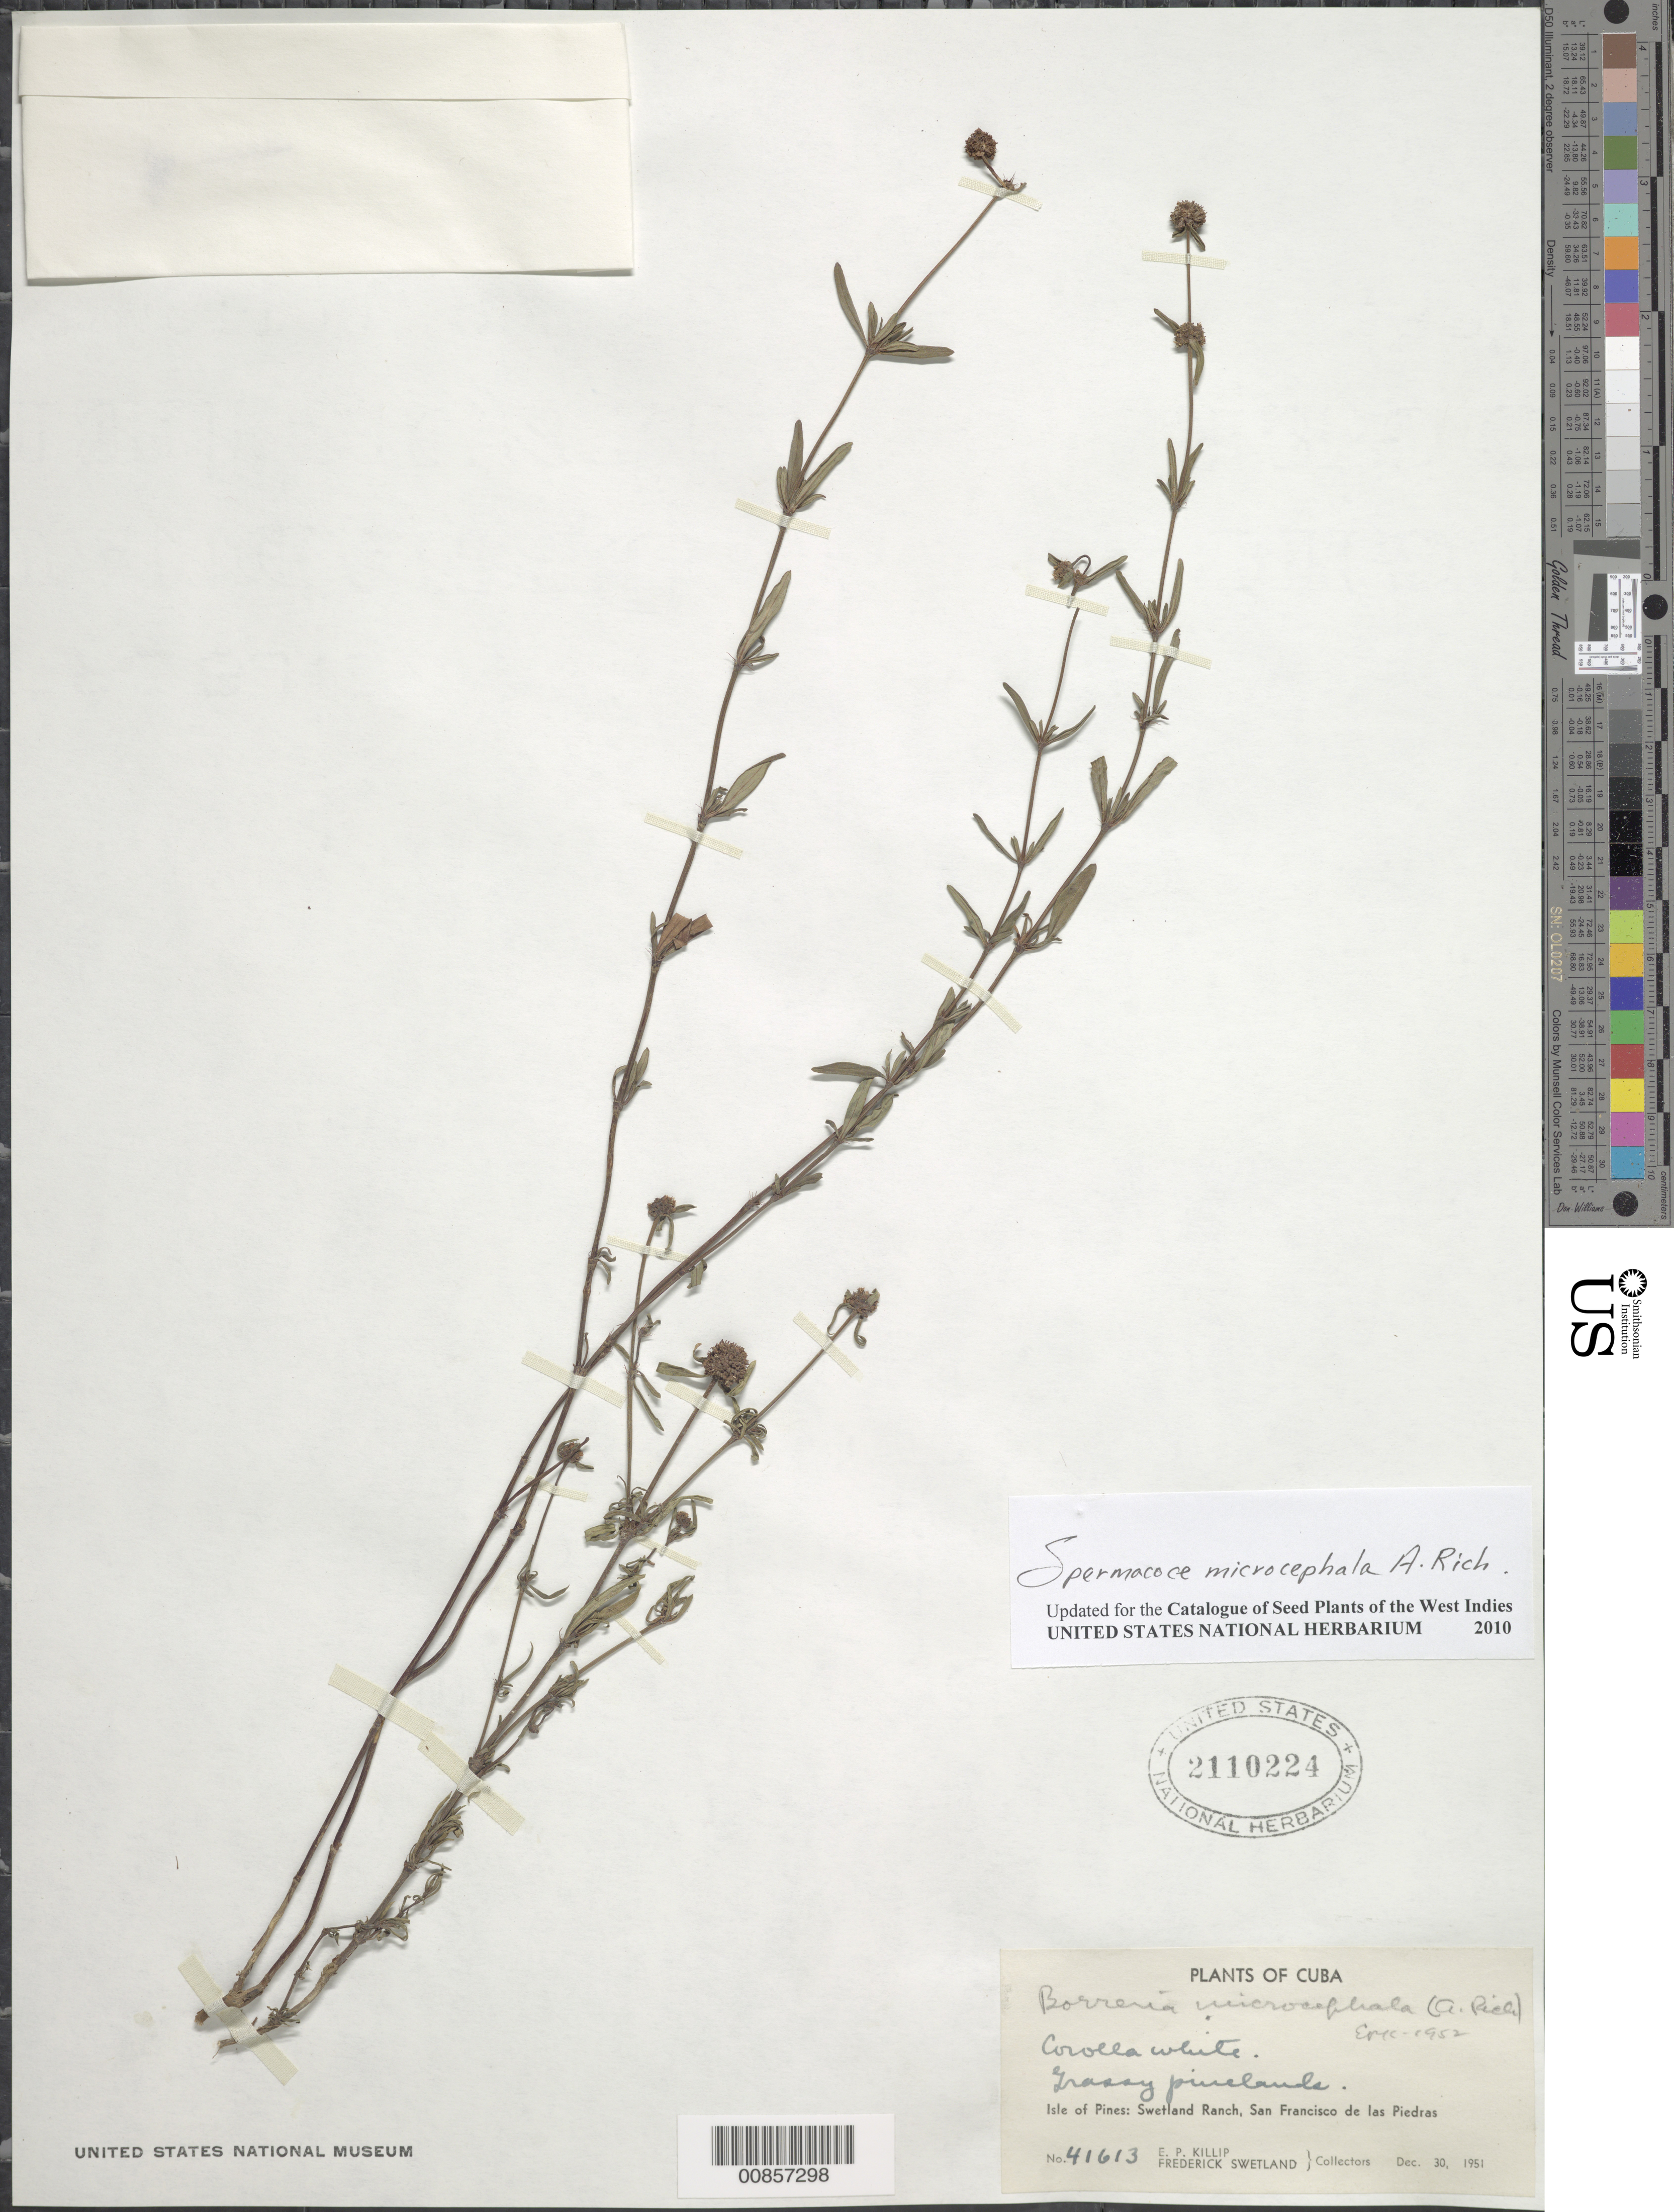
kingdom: Plantae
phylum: Tracheophyta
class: Magnoliopsida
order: Gentianales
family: Rubiaceae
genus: Spermacoce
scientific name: Spermacoce verticillata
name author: L.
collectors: E. P. Killip & F. Swetland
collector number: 41613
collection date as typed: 30 Dec 1951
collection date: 1951-12-30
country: Cuba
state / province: Isla de La Juventud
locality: Swetland Ranch, San Francisco de las Piedras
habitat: Grassy pinelands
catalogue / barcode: US 2110224